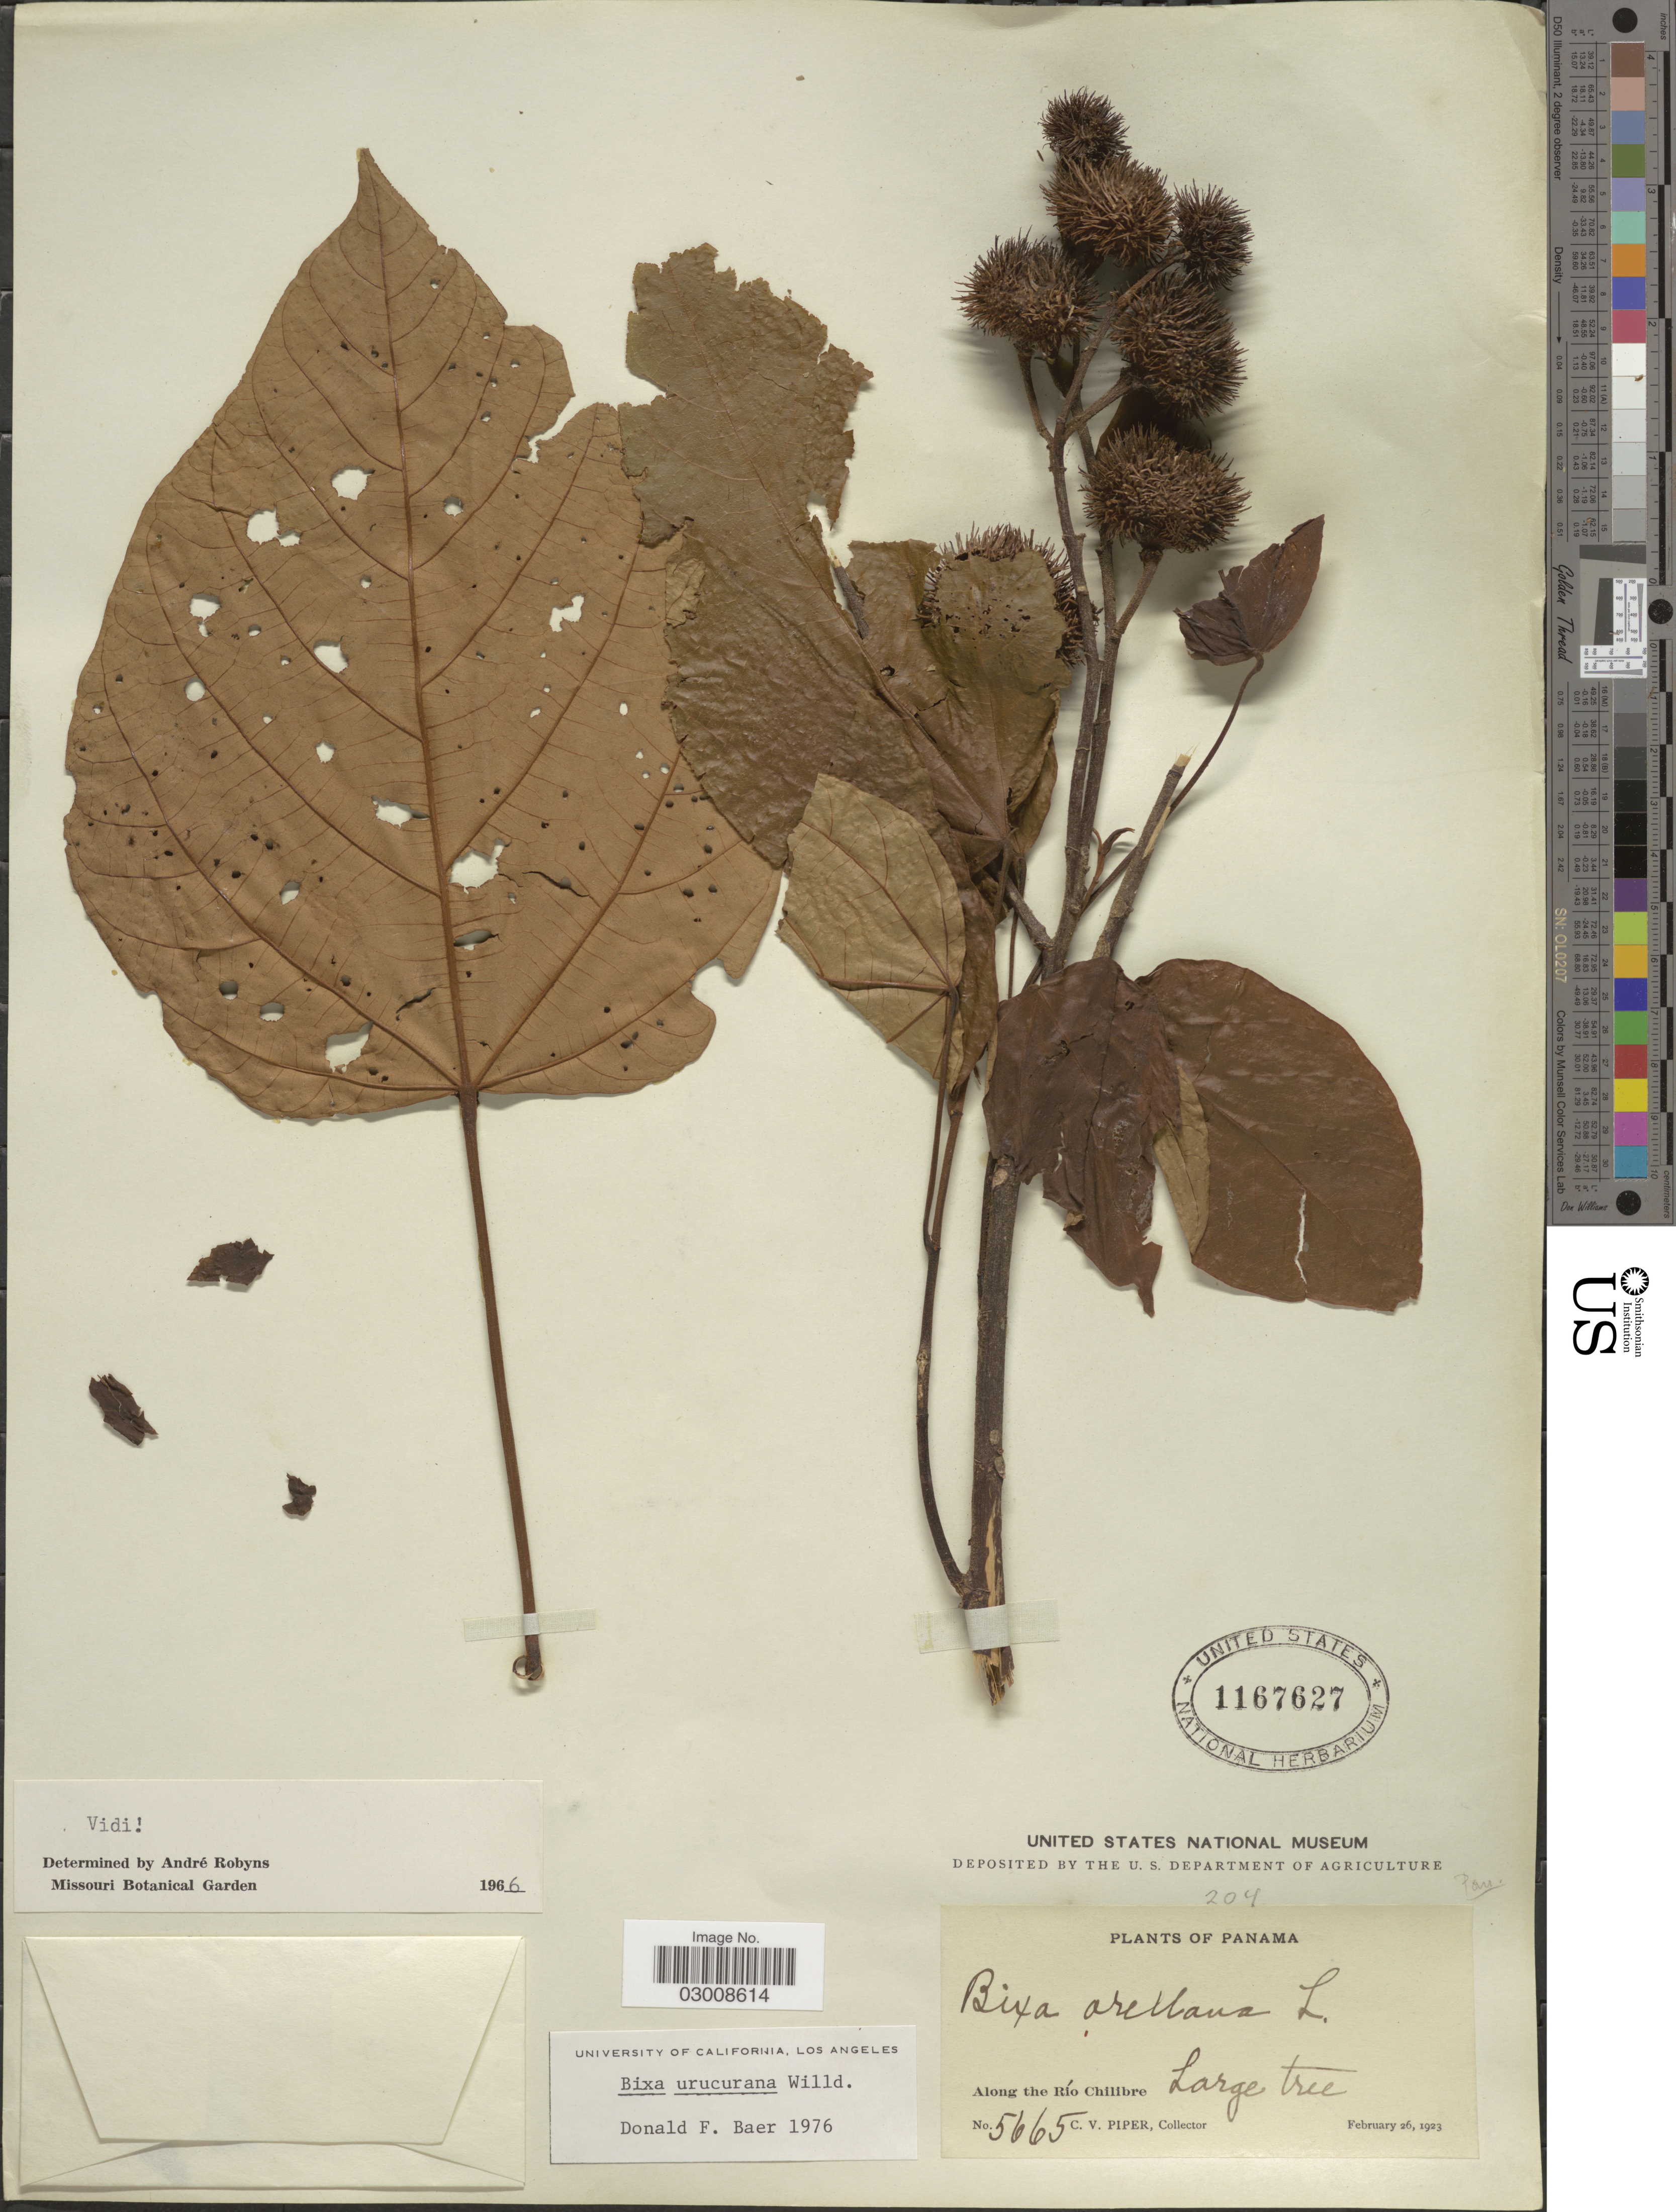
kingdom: Plantae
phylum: Tracheophyta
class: Magnoliopsida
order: Malvales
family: Bixaceae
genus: Bixa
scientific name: Bixa urucurana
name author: Willd.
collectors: C. V. Piper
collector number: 5665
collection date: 1923-02-26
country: Panama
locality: Along the Río Chilibre.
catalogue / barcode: US 1167627